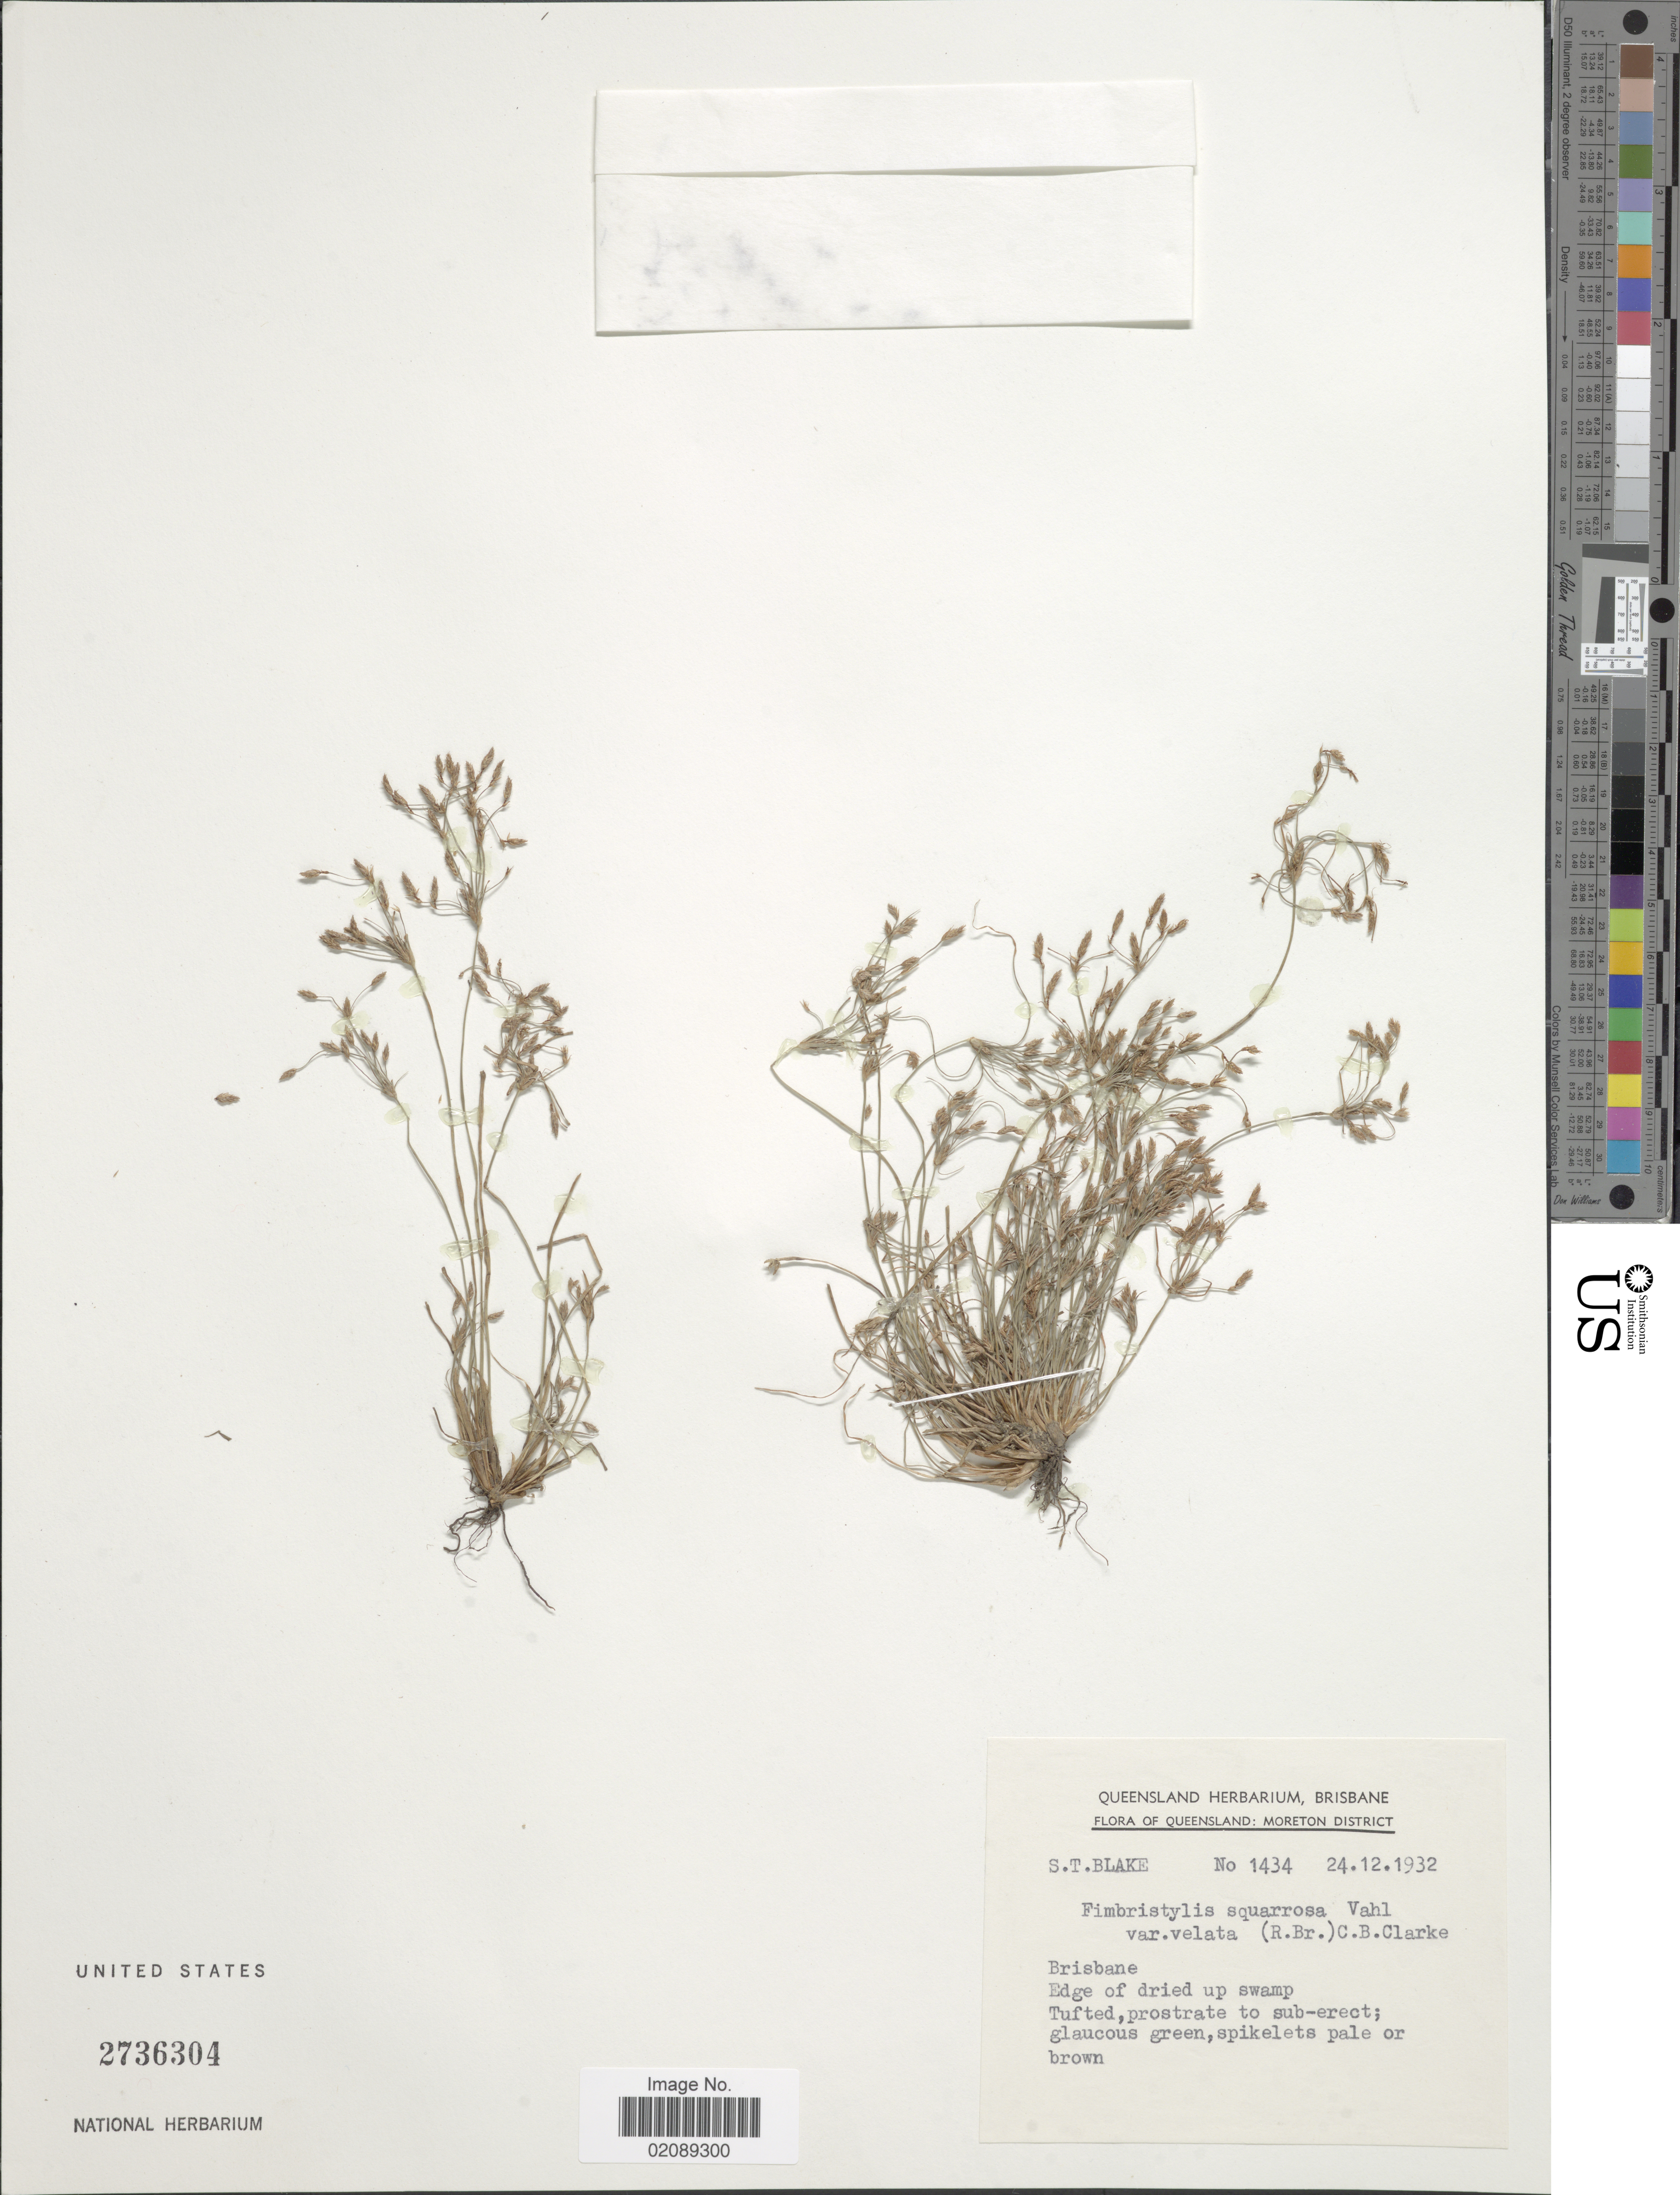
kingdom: Plantae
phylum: Tracheophyta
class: Liliopsida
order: Poales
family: Cyperaceae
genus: Fimbristylis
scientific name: Fimbristylis squarrosa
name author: Vahl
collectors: S. T. Blake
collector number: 1434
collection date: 1932-12-24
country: Australia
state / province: Queensland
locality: Moreton District. Brisbane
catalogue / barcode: US 2736304